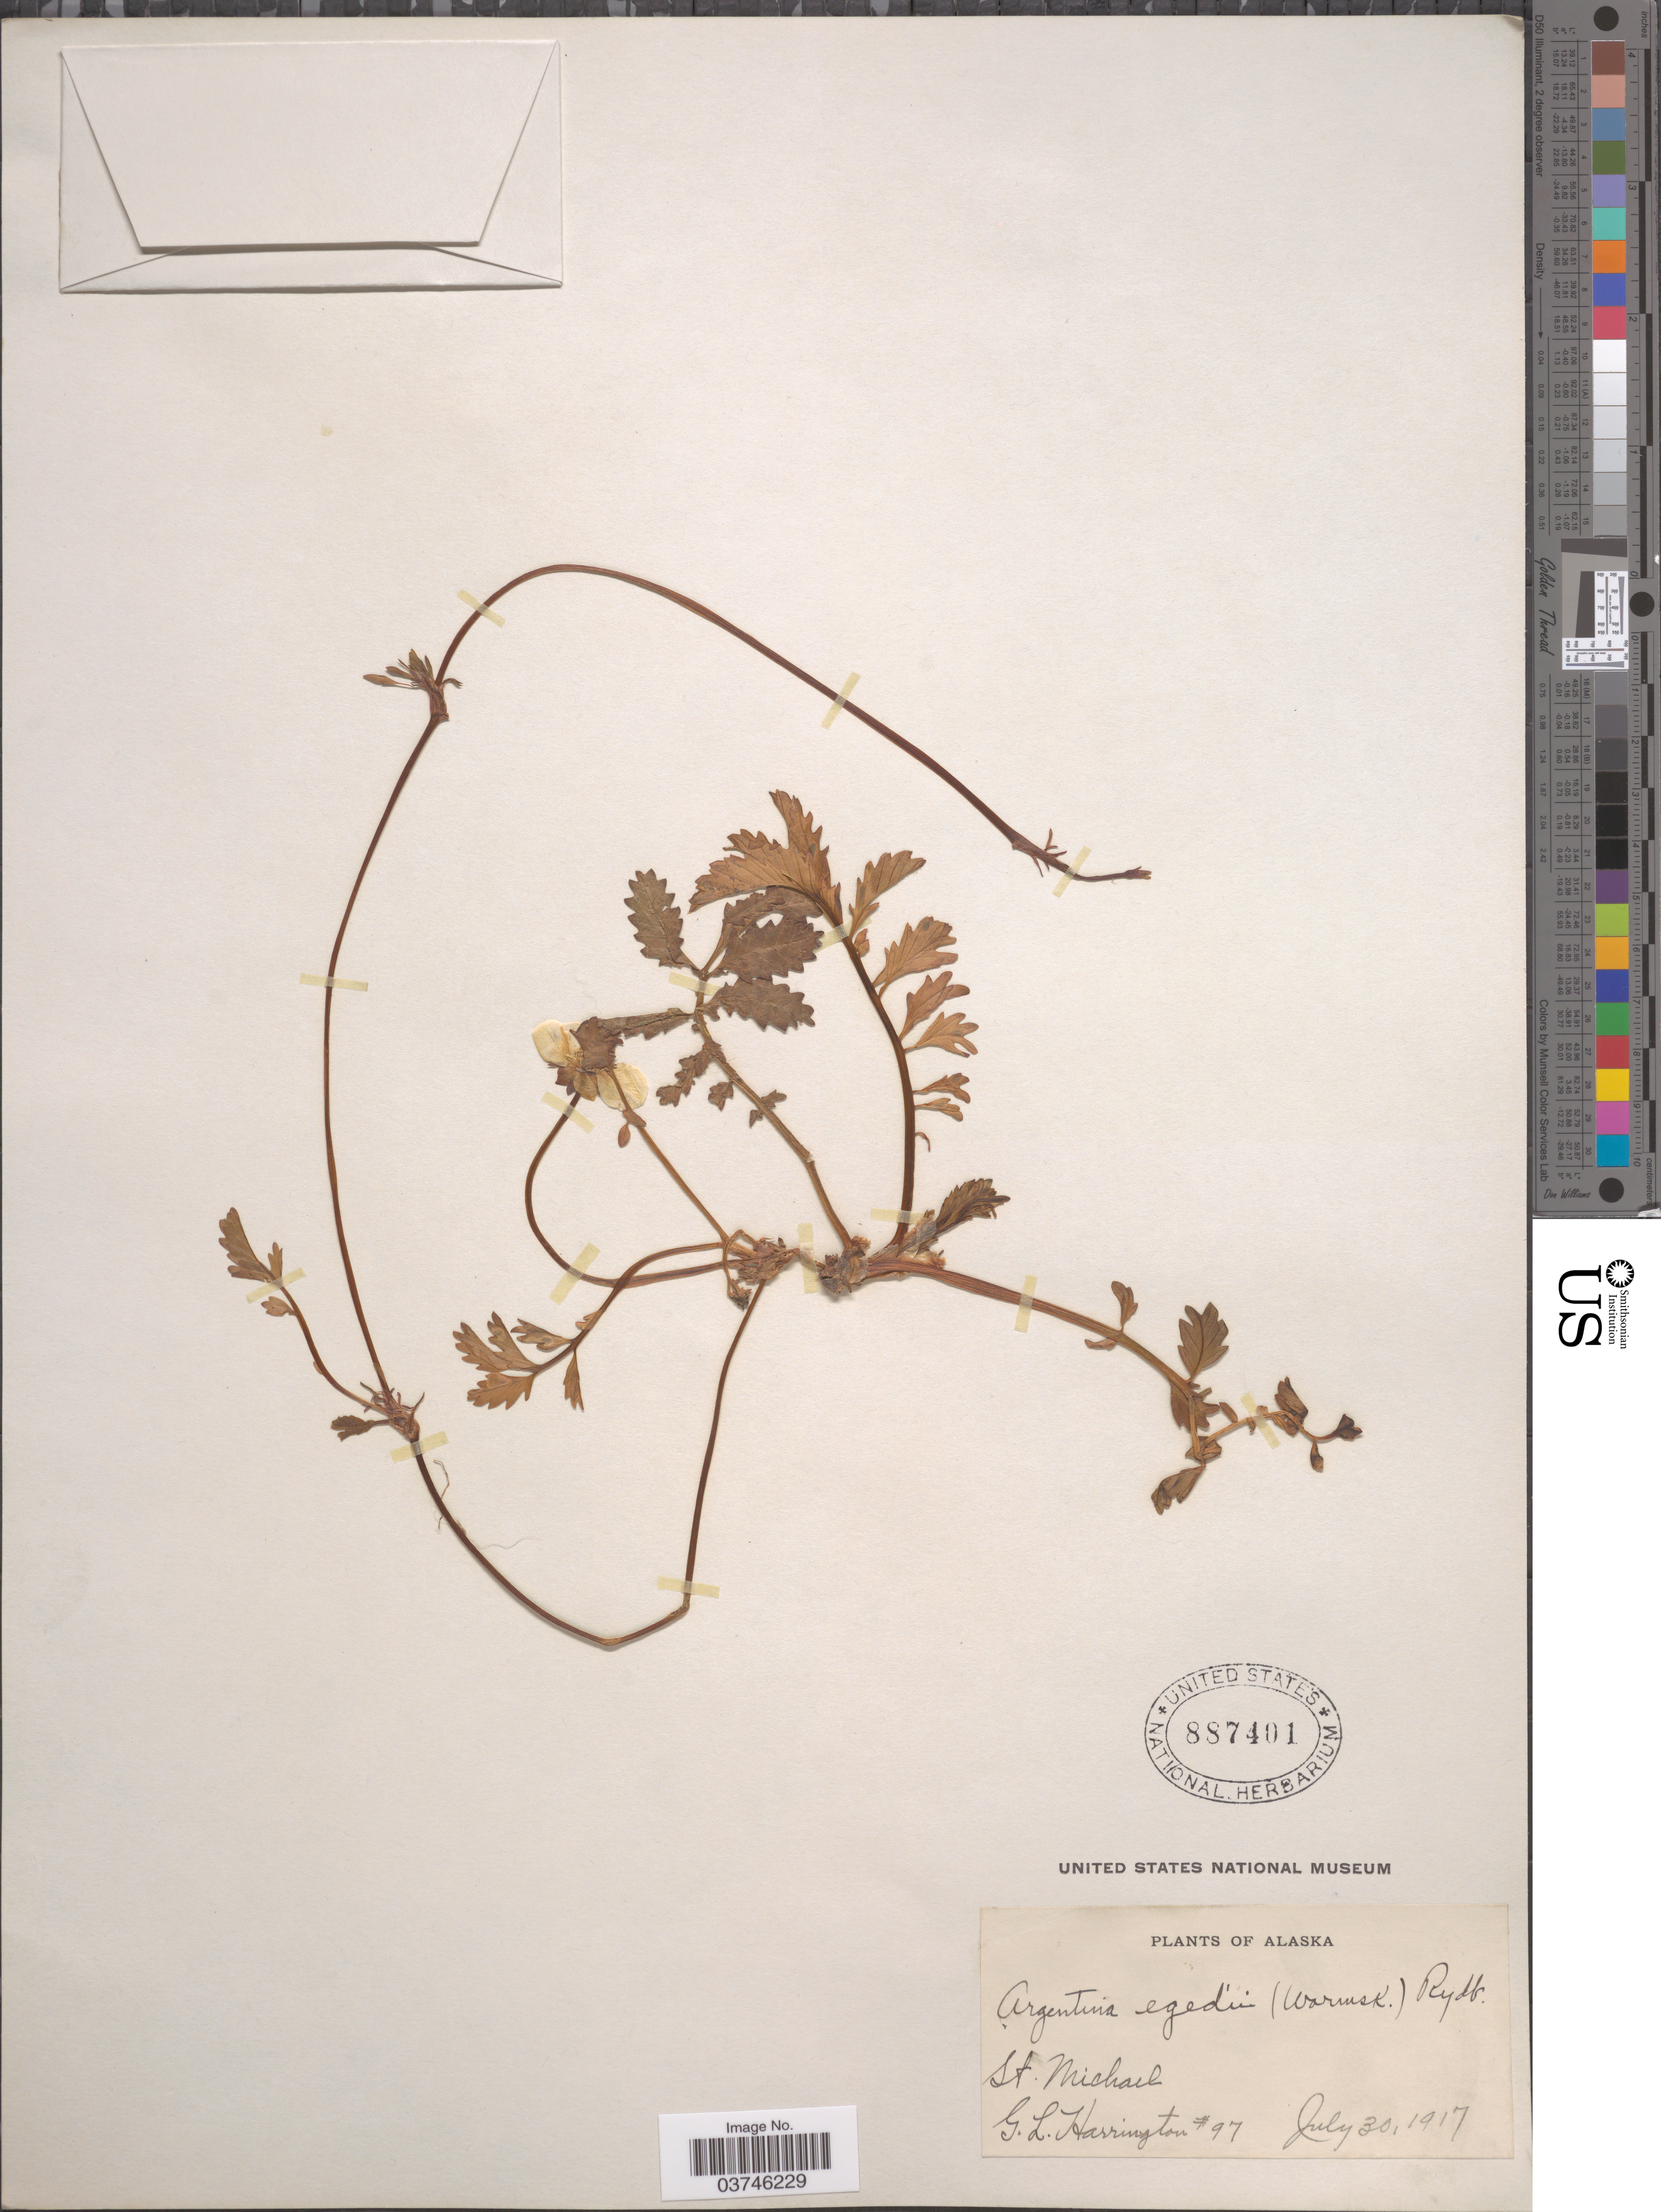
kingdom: Plantae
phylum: Tracheophyta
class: Magnoliopsida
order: Rosales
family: Rosaceae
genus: Argentina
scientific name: Argentina egedii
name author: (Wormsk. ex Oeder) Rydb.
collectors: G. Harrington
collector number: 97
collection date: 1917-07-30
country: United States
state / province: Alaska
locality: St. Michael.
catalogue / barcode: US 887401